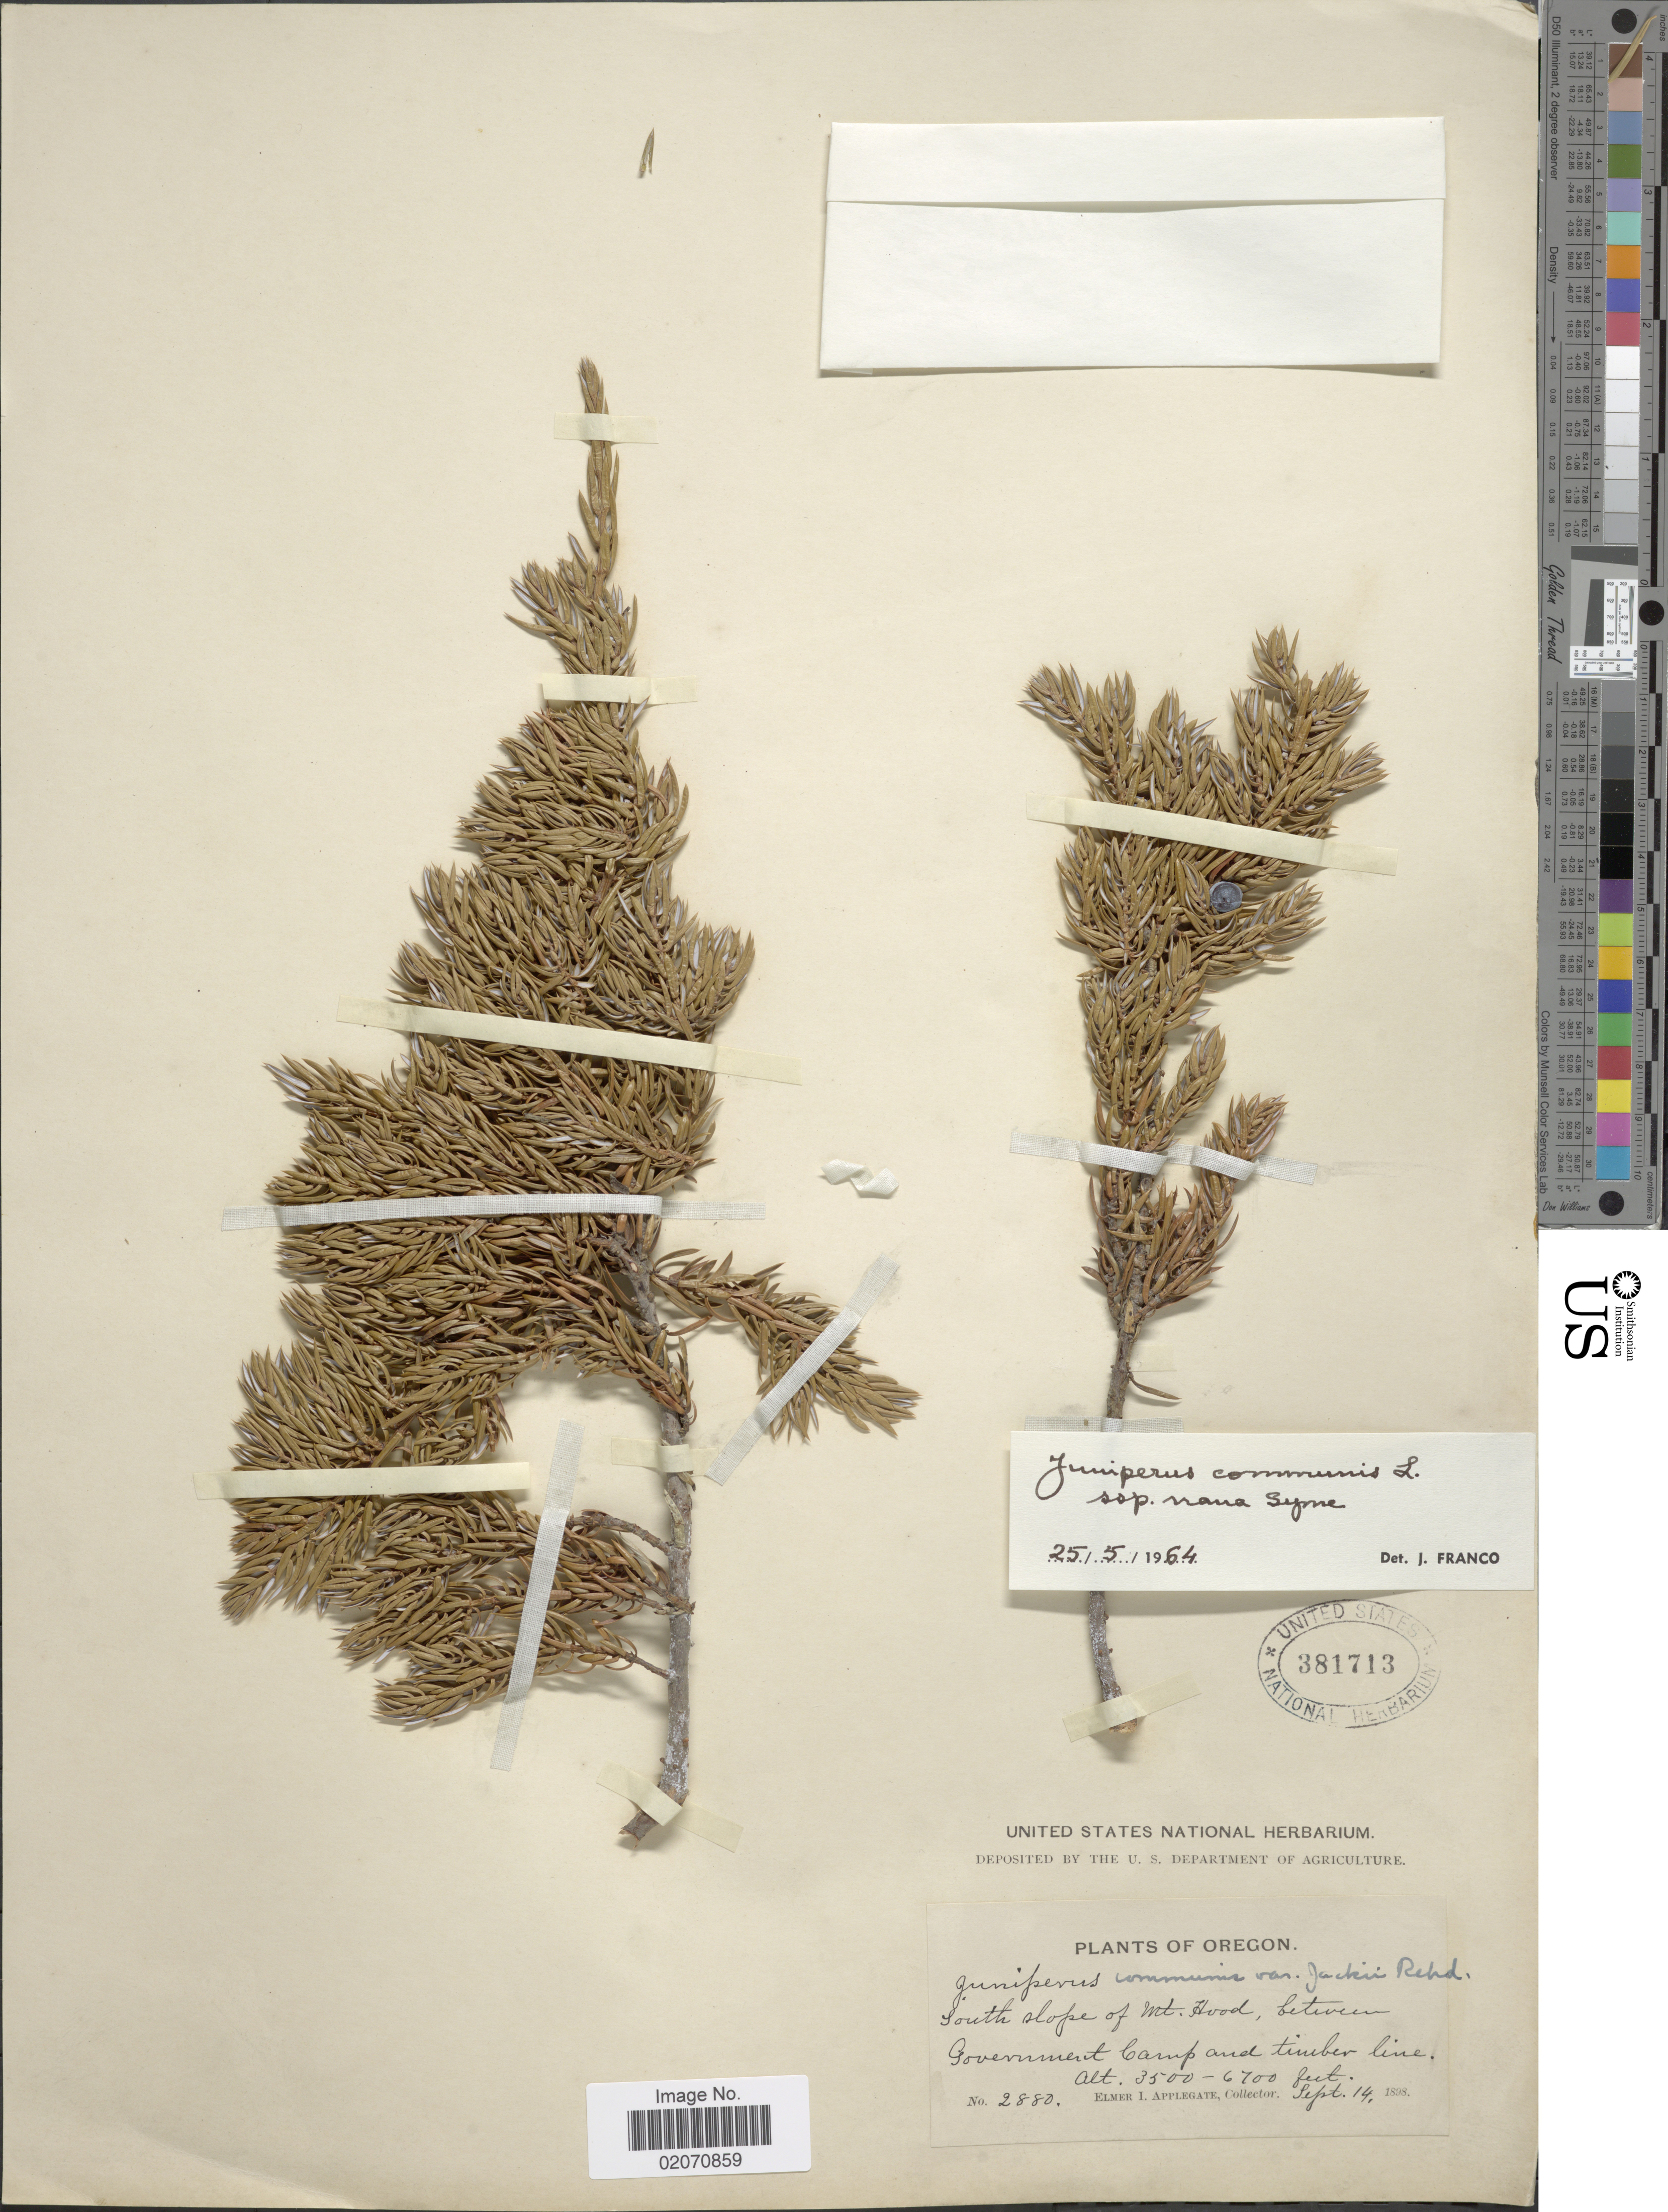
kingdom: Plantae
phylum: Tracheophyta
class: Pinopsida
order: Pinales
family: Cupressaceae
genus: Juniperus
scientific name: Juniperus communis subsp. nana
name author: (Willd.) Syme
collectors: E. I. Applegate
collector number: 2880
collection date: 1898-09-14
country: United States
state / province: Oregon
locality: South slope of Mt. Hood, between Government Camp and timber line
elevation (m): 1067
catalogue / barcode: US 381713